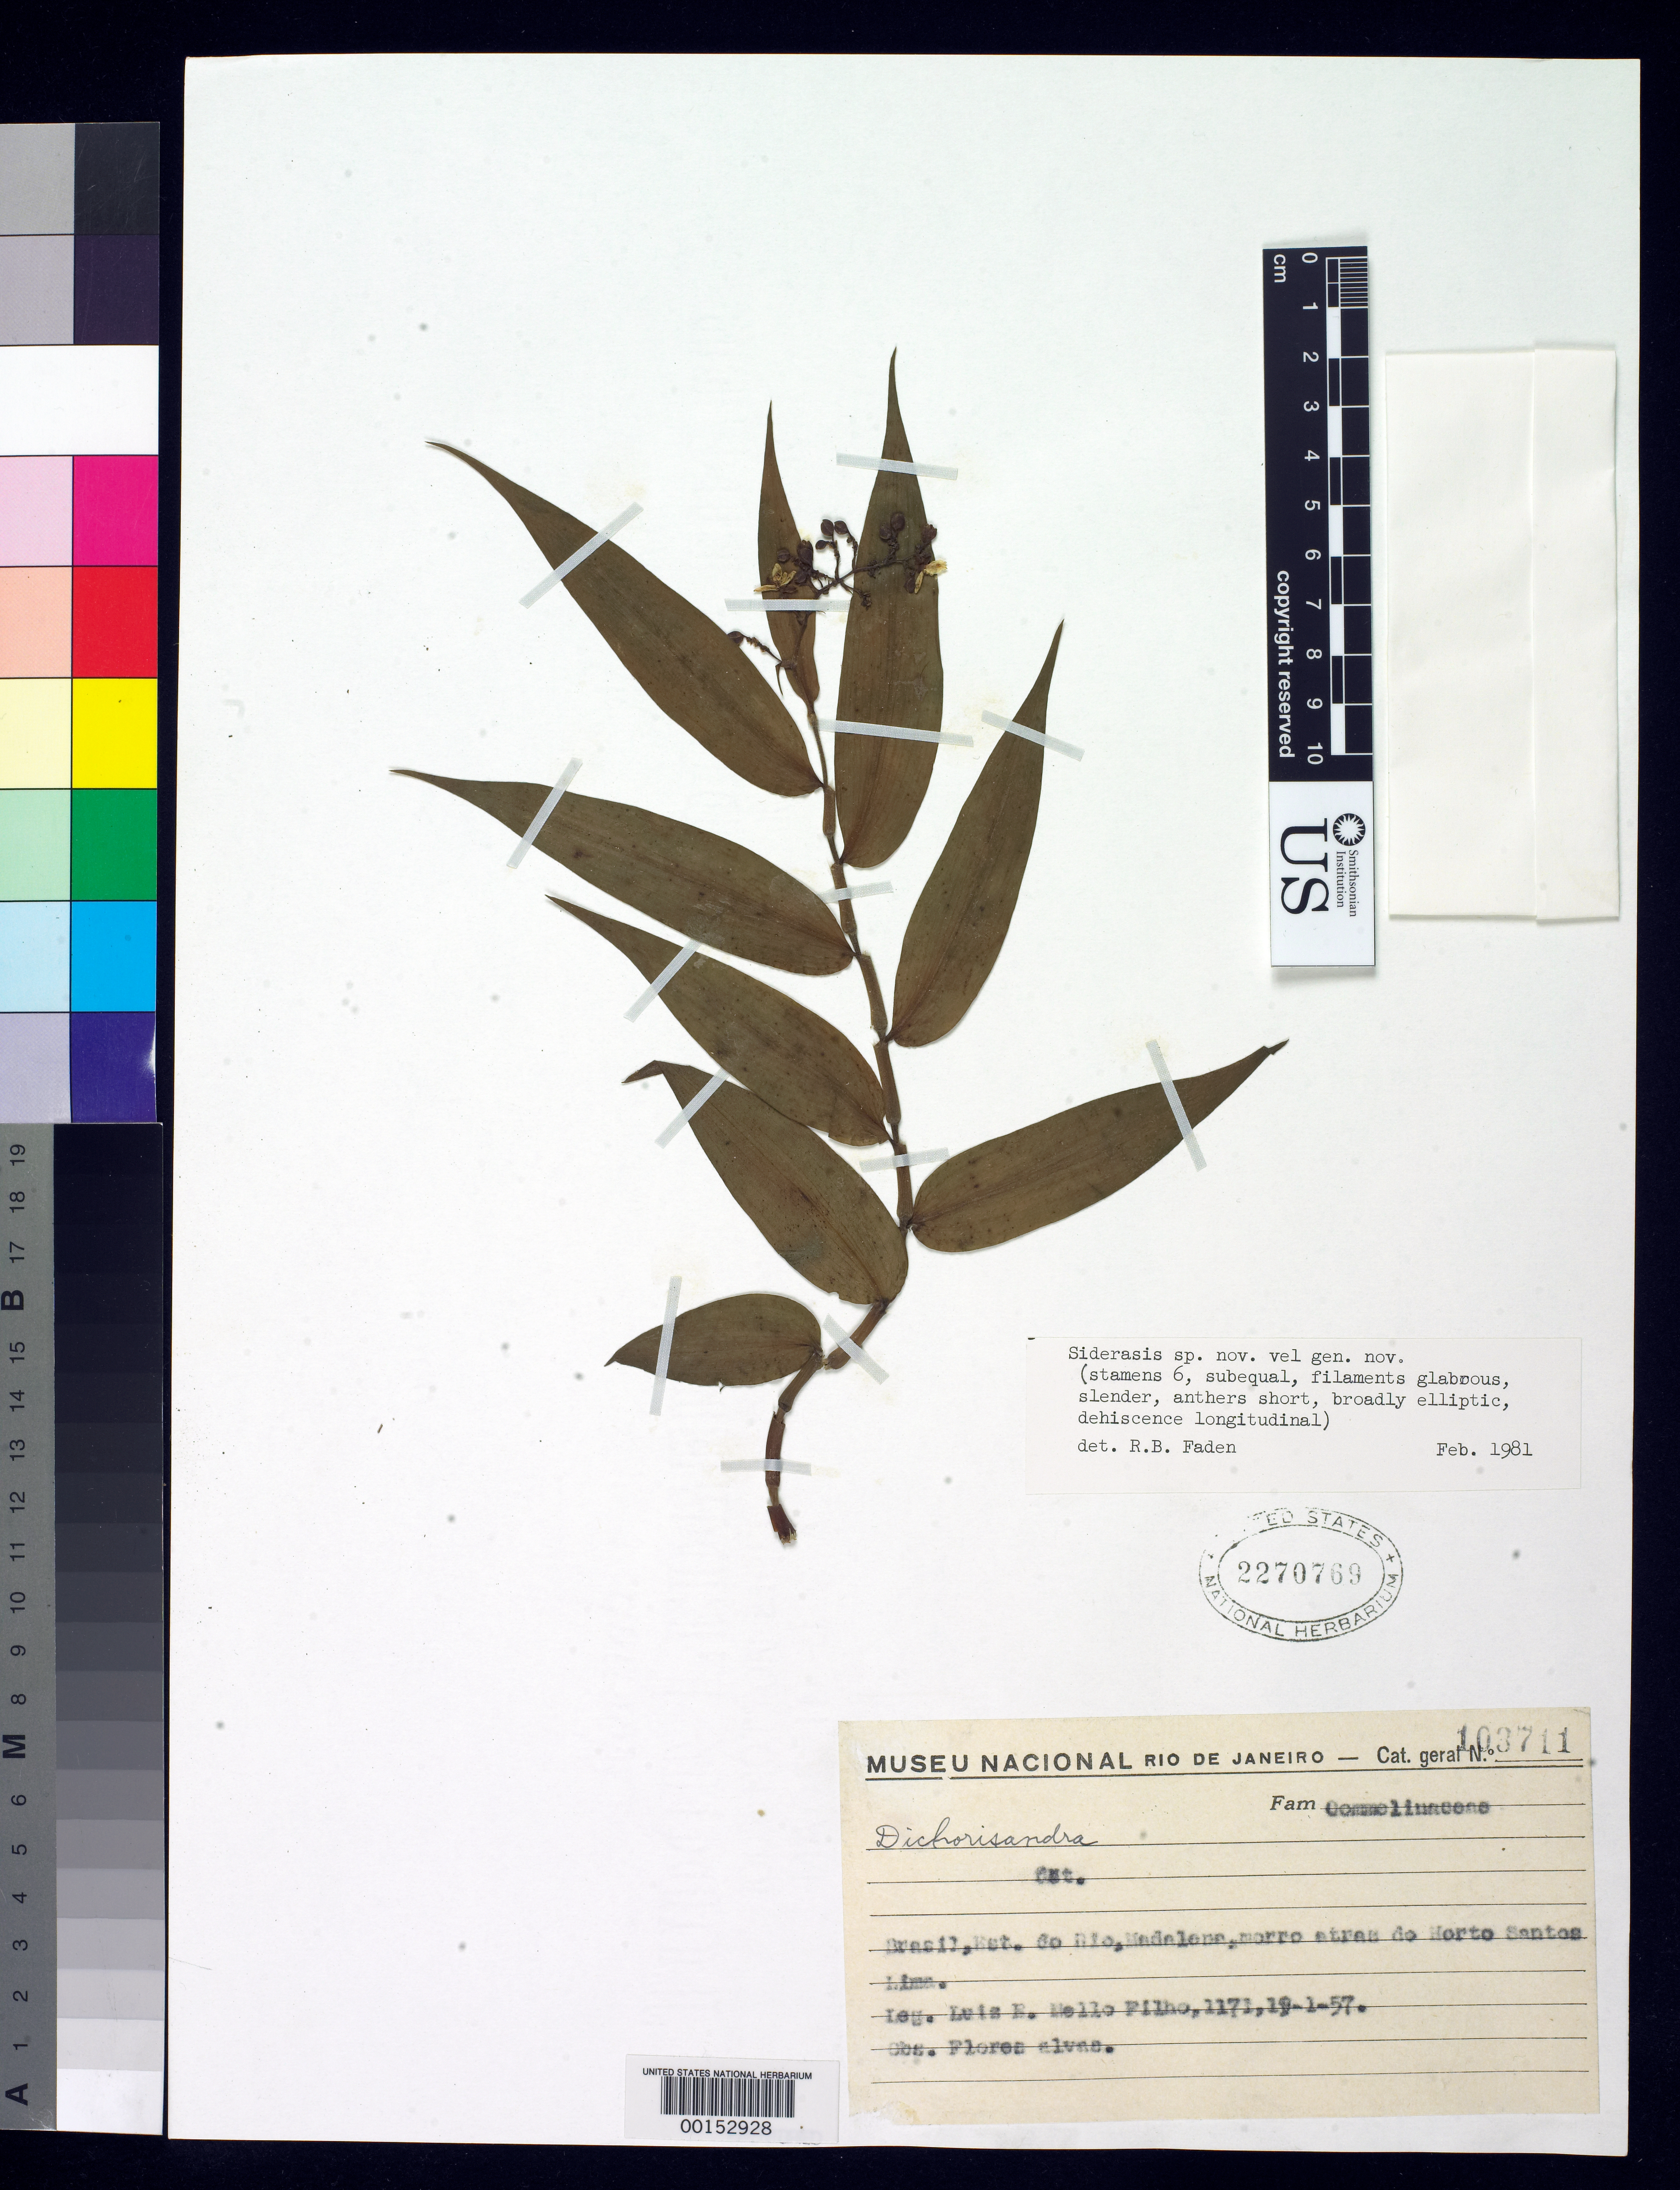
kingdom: Plantae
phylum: Tracheophyta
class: Liliopsida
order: Commelinales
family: Commelinaceae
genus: Siderasis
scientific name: Siderasis sp.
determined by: Faden, Robert B., (US), Smithsonian Institution - National Museum of Natural History (UNITED STATES)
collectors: L. Filho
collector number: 1171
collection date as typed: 19 Jan 1957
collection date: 1957-01-19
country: Brazil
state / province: Rio de Janeiro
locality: Madalena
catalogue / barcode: US 2270769